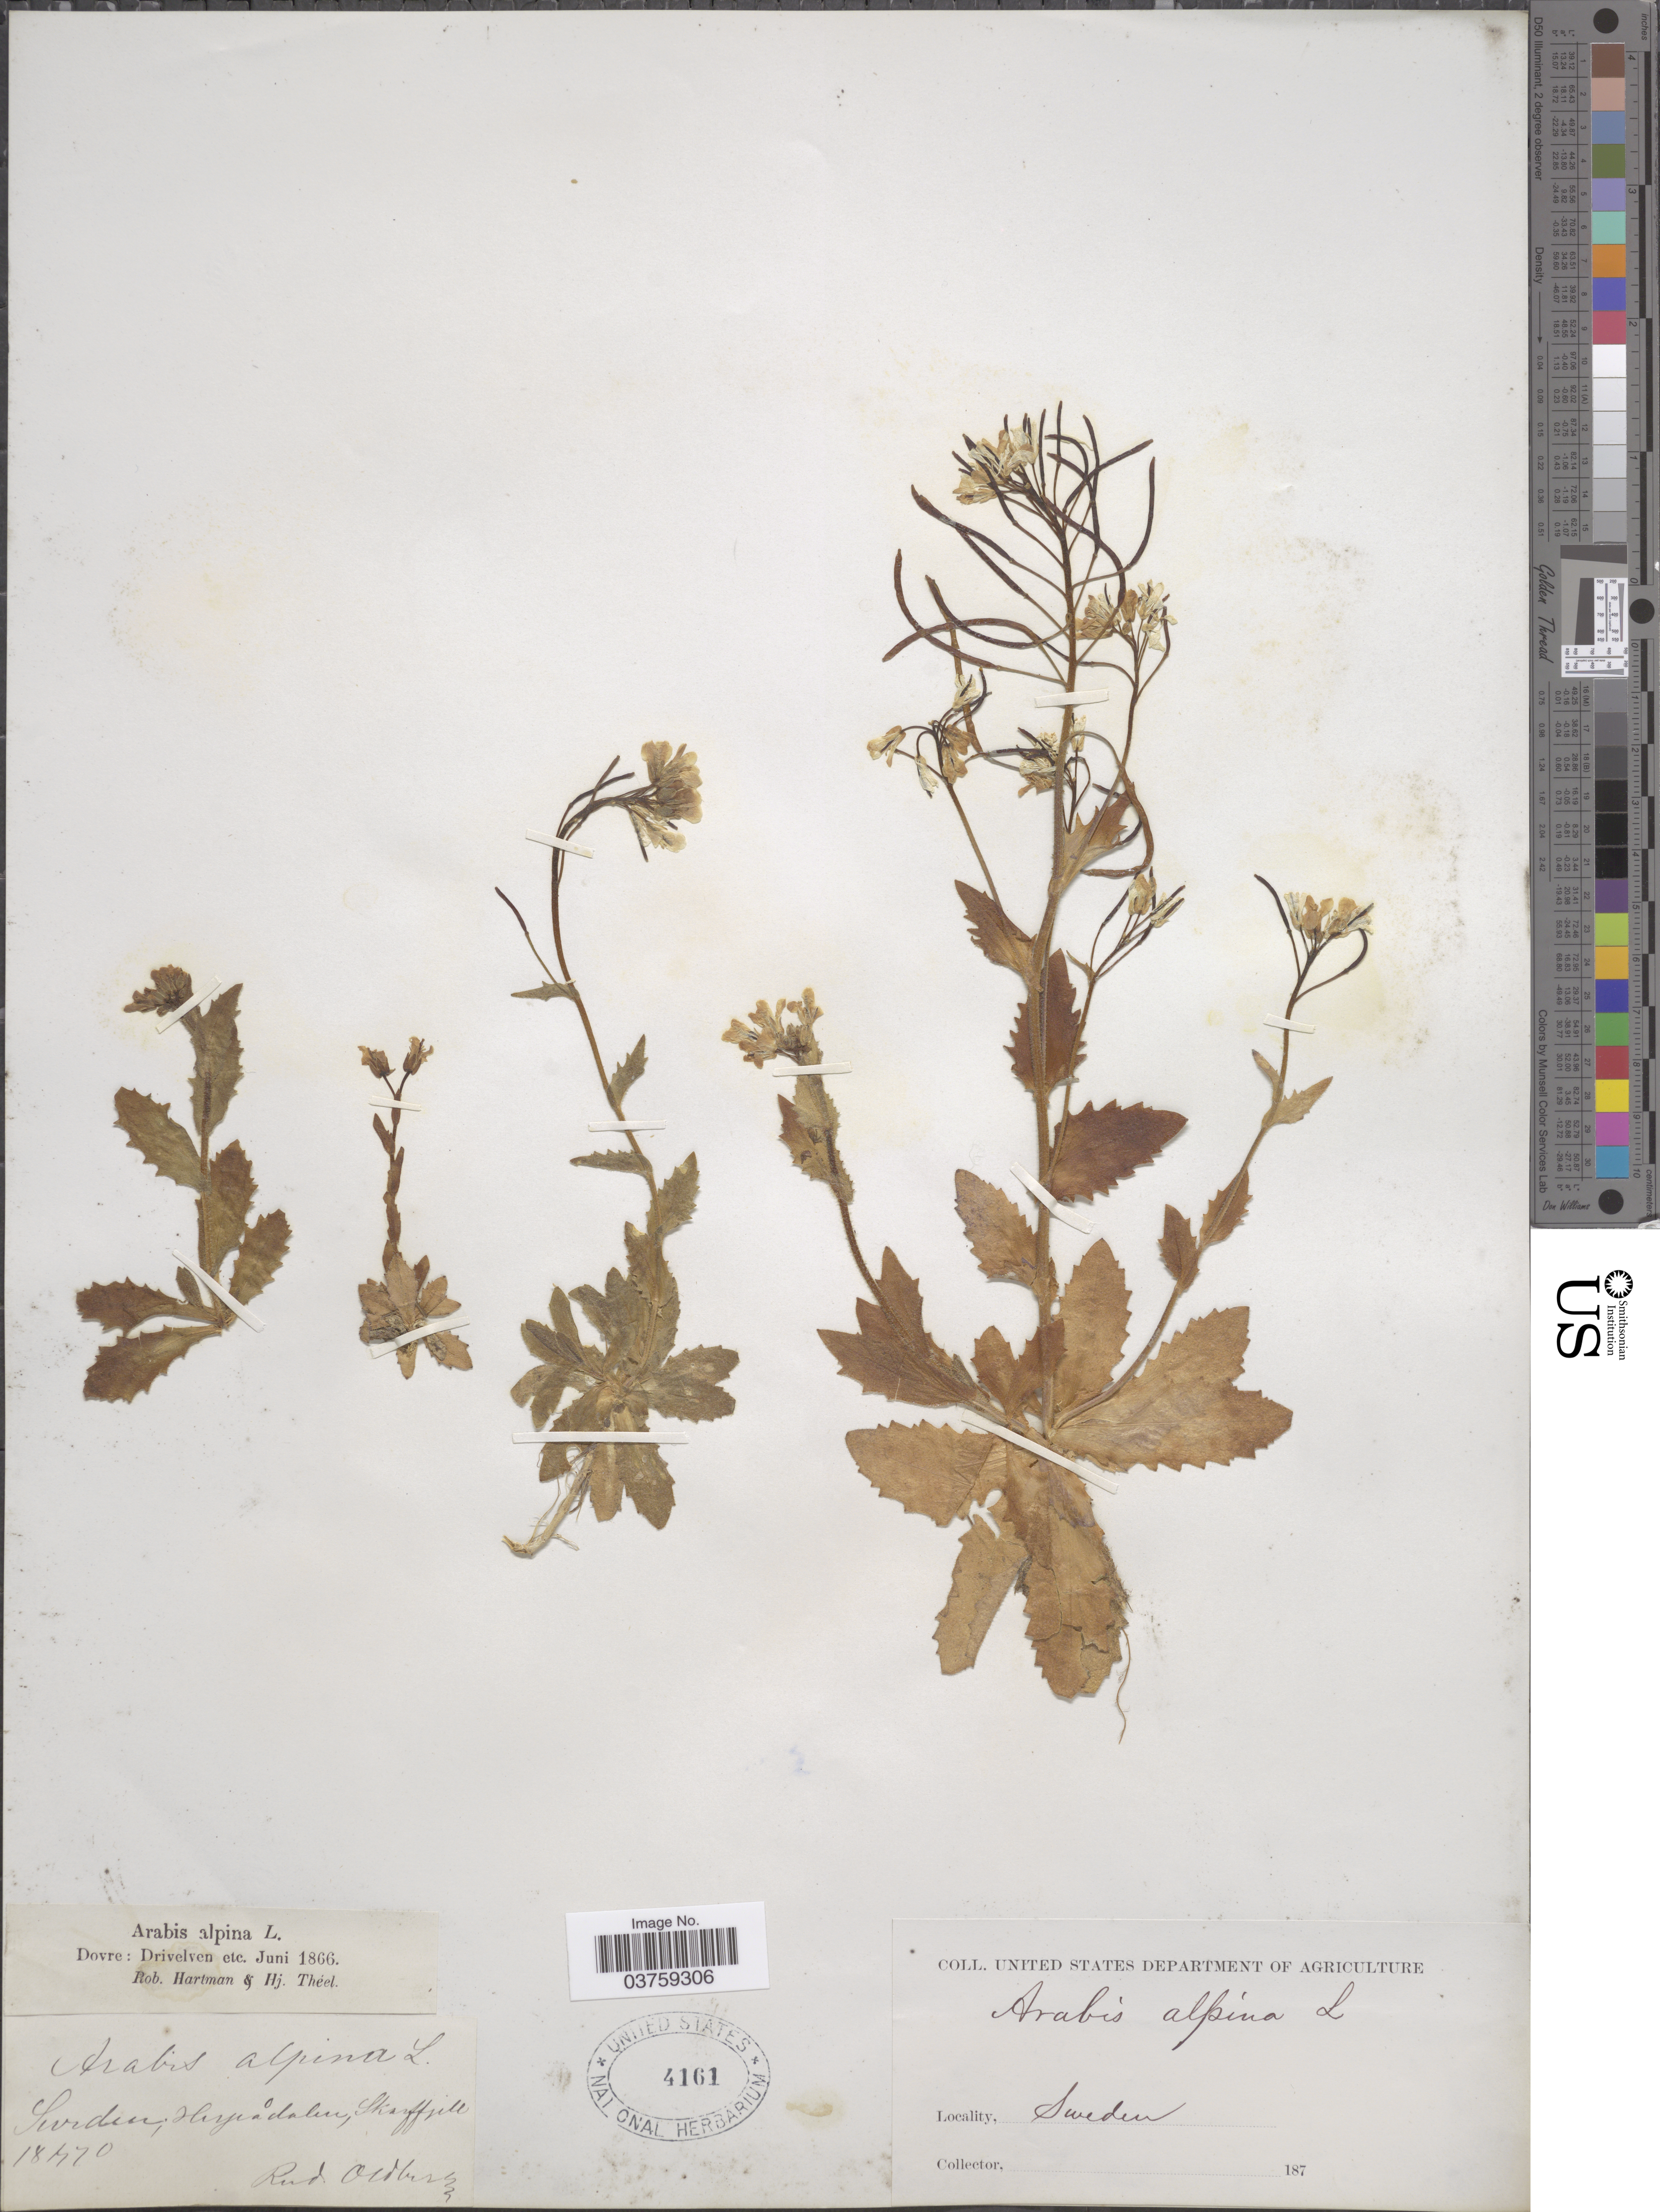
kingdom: Plantae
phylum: Tracheophyta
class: Magnoliopsida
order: Brassicales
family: Brassicaceae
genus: Arabis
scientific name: Arabis alpina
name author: L.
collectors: R. Oldberg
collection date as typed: Transcribed d/m/y: 18/7/70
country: Sweden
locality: Harjedalen, Skarffjell.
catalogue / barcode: US 4161